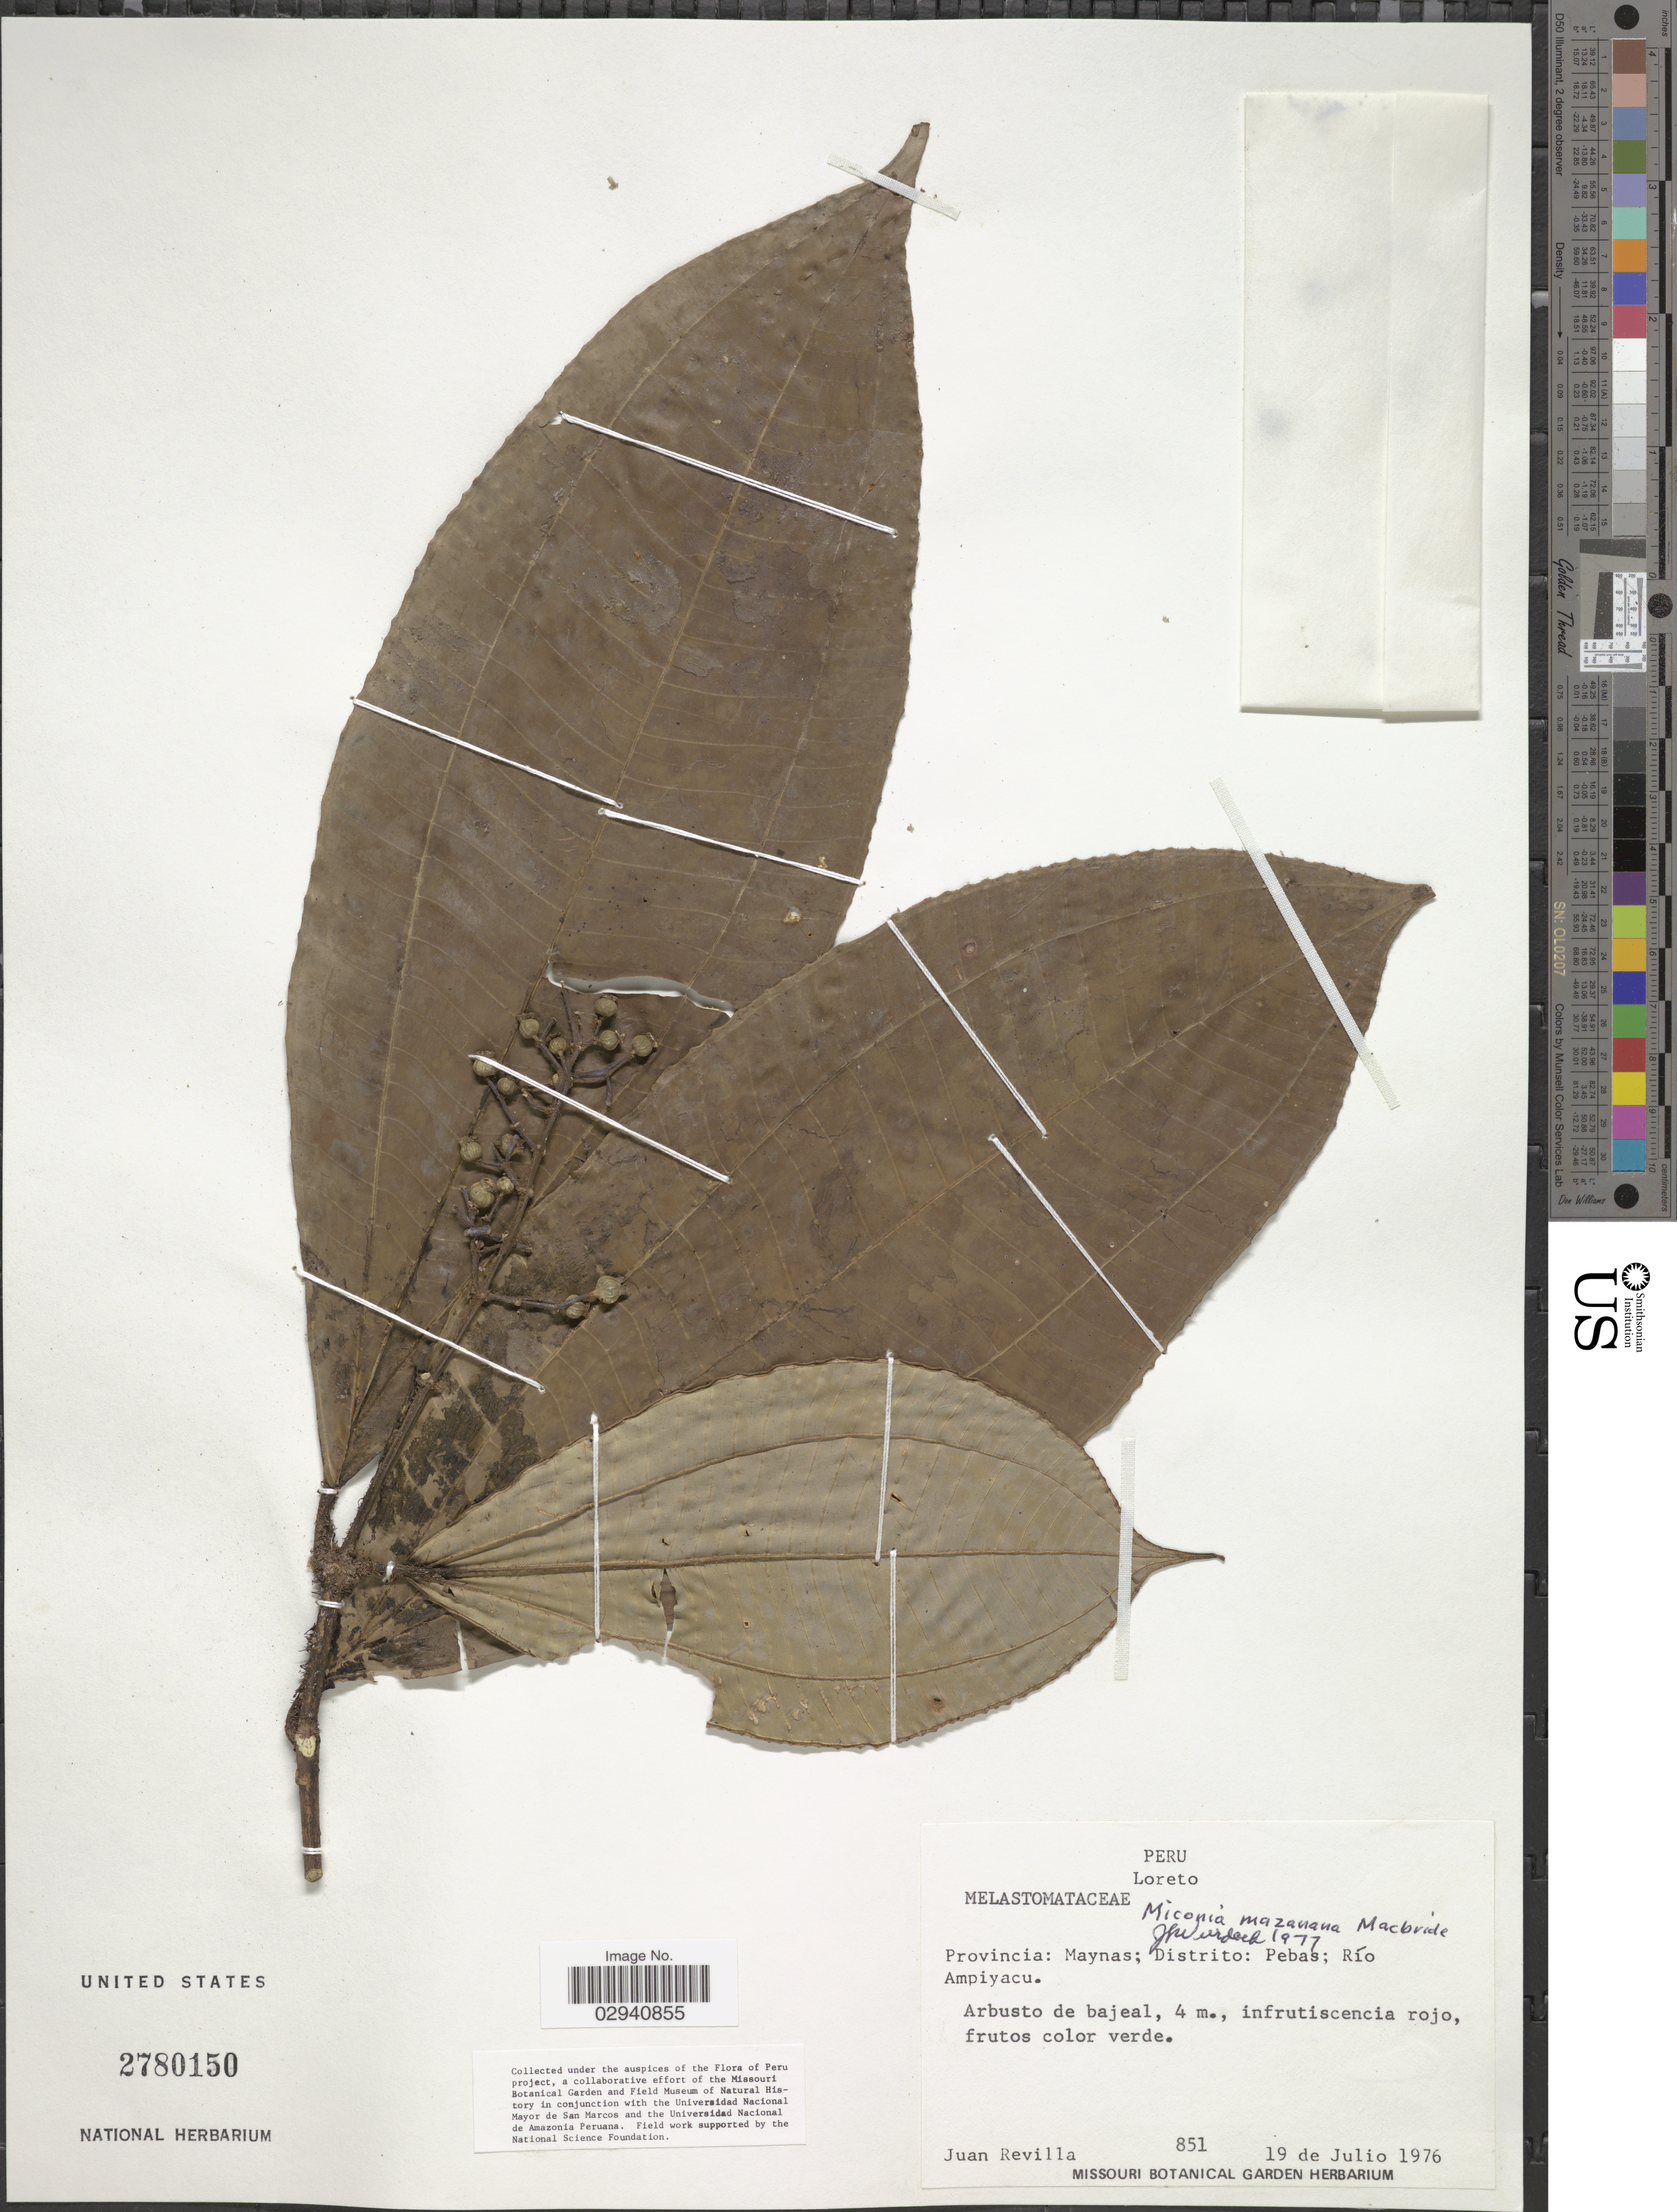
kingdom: Plantae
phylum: Tracheophyta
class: Magnoliopsida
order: Myrtales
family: Melastomataceae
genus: Miconia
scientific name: Miconia mazanana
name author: J.F. Macbr.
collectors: J. Revilla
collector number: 851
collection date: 1976-07-19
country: Peru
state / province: Loreto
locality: Provincia: Maynas; Distrito: Pebas; Río Ampiyacu.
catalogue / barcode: US 2780150